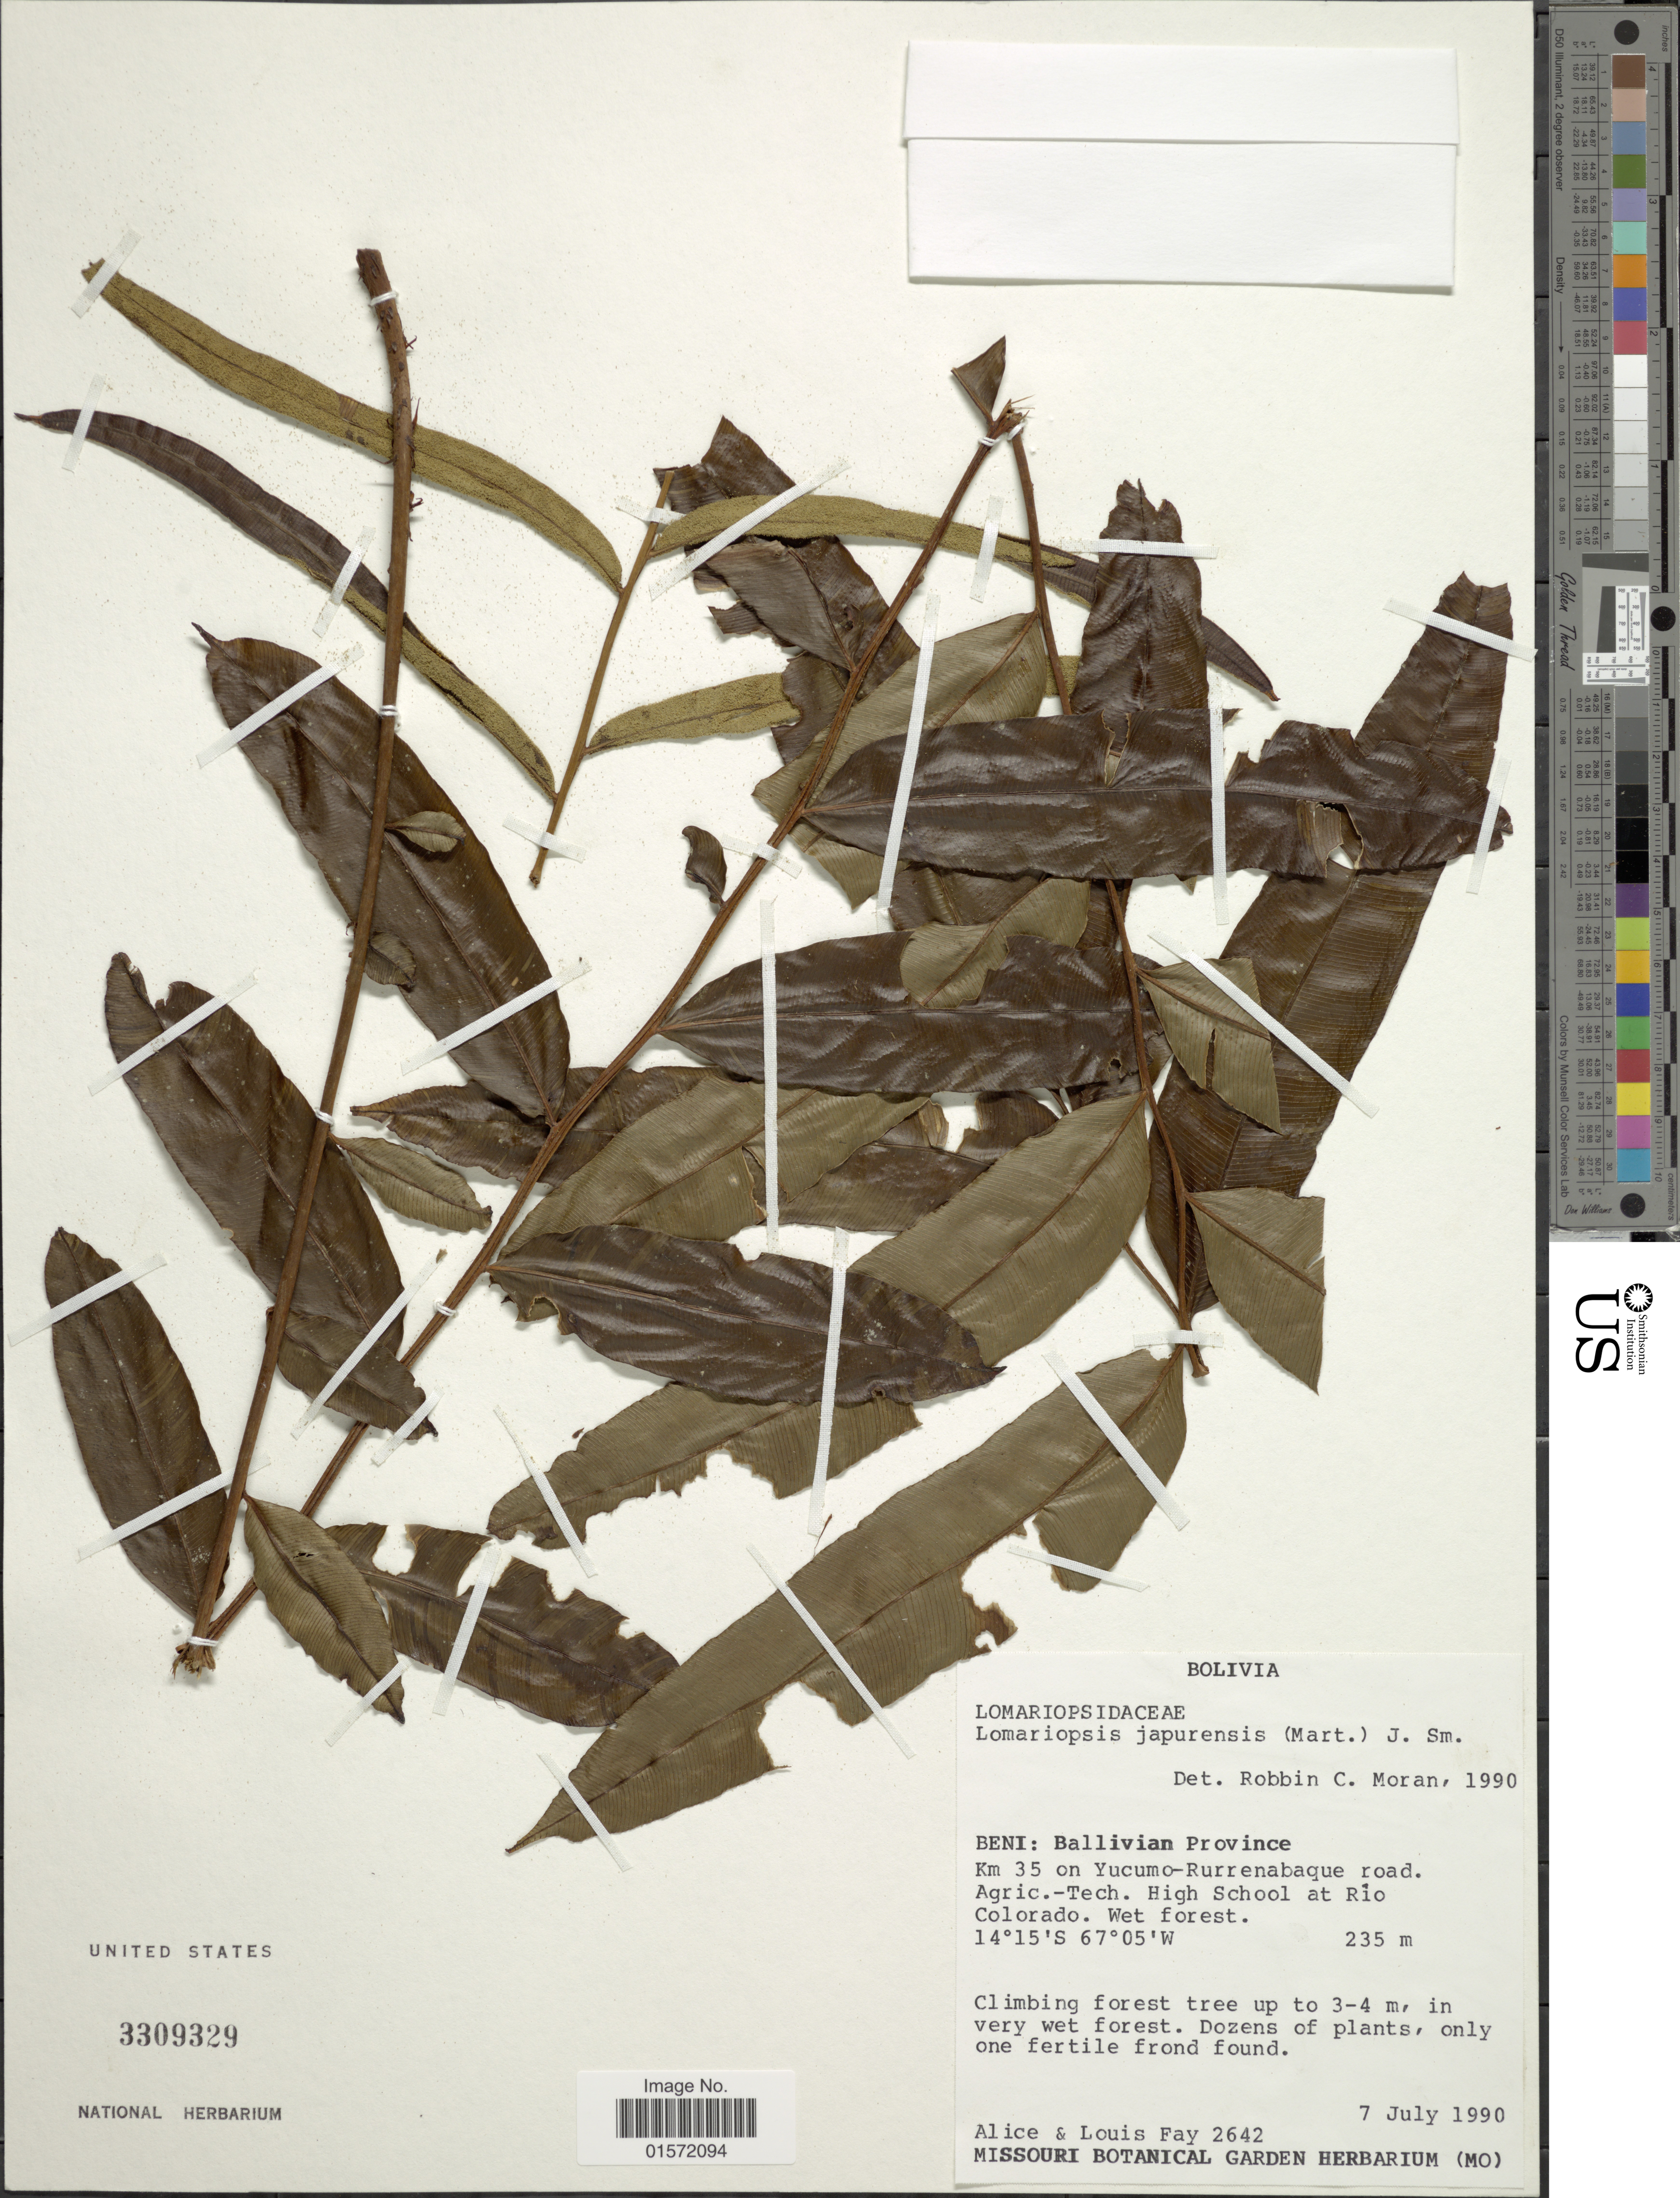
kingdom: Plantae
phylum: Tracheophyta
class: Polypodiopsida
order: Polypodiales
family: Lomariopsidaceae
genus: Lomariopsis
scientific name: Lomariopsis japurensis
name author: (Mart.) J. Sm.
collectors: A. Fay & L. Fay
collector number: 2642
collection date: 1990-07-07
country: Bolivia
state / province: Beni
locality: Ballivian Province, Km 35 on Yucumo-Rurrenabaque road, Agric.-Tech. High School at Río Colorado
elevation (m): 235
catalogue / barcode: US 3309329